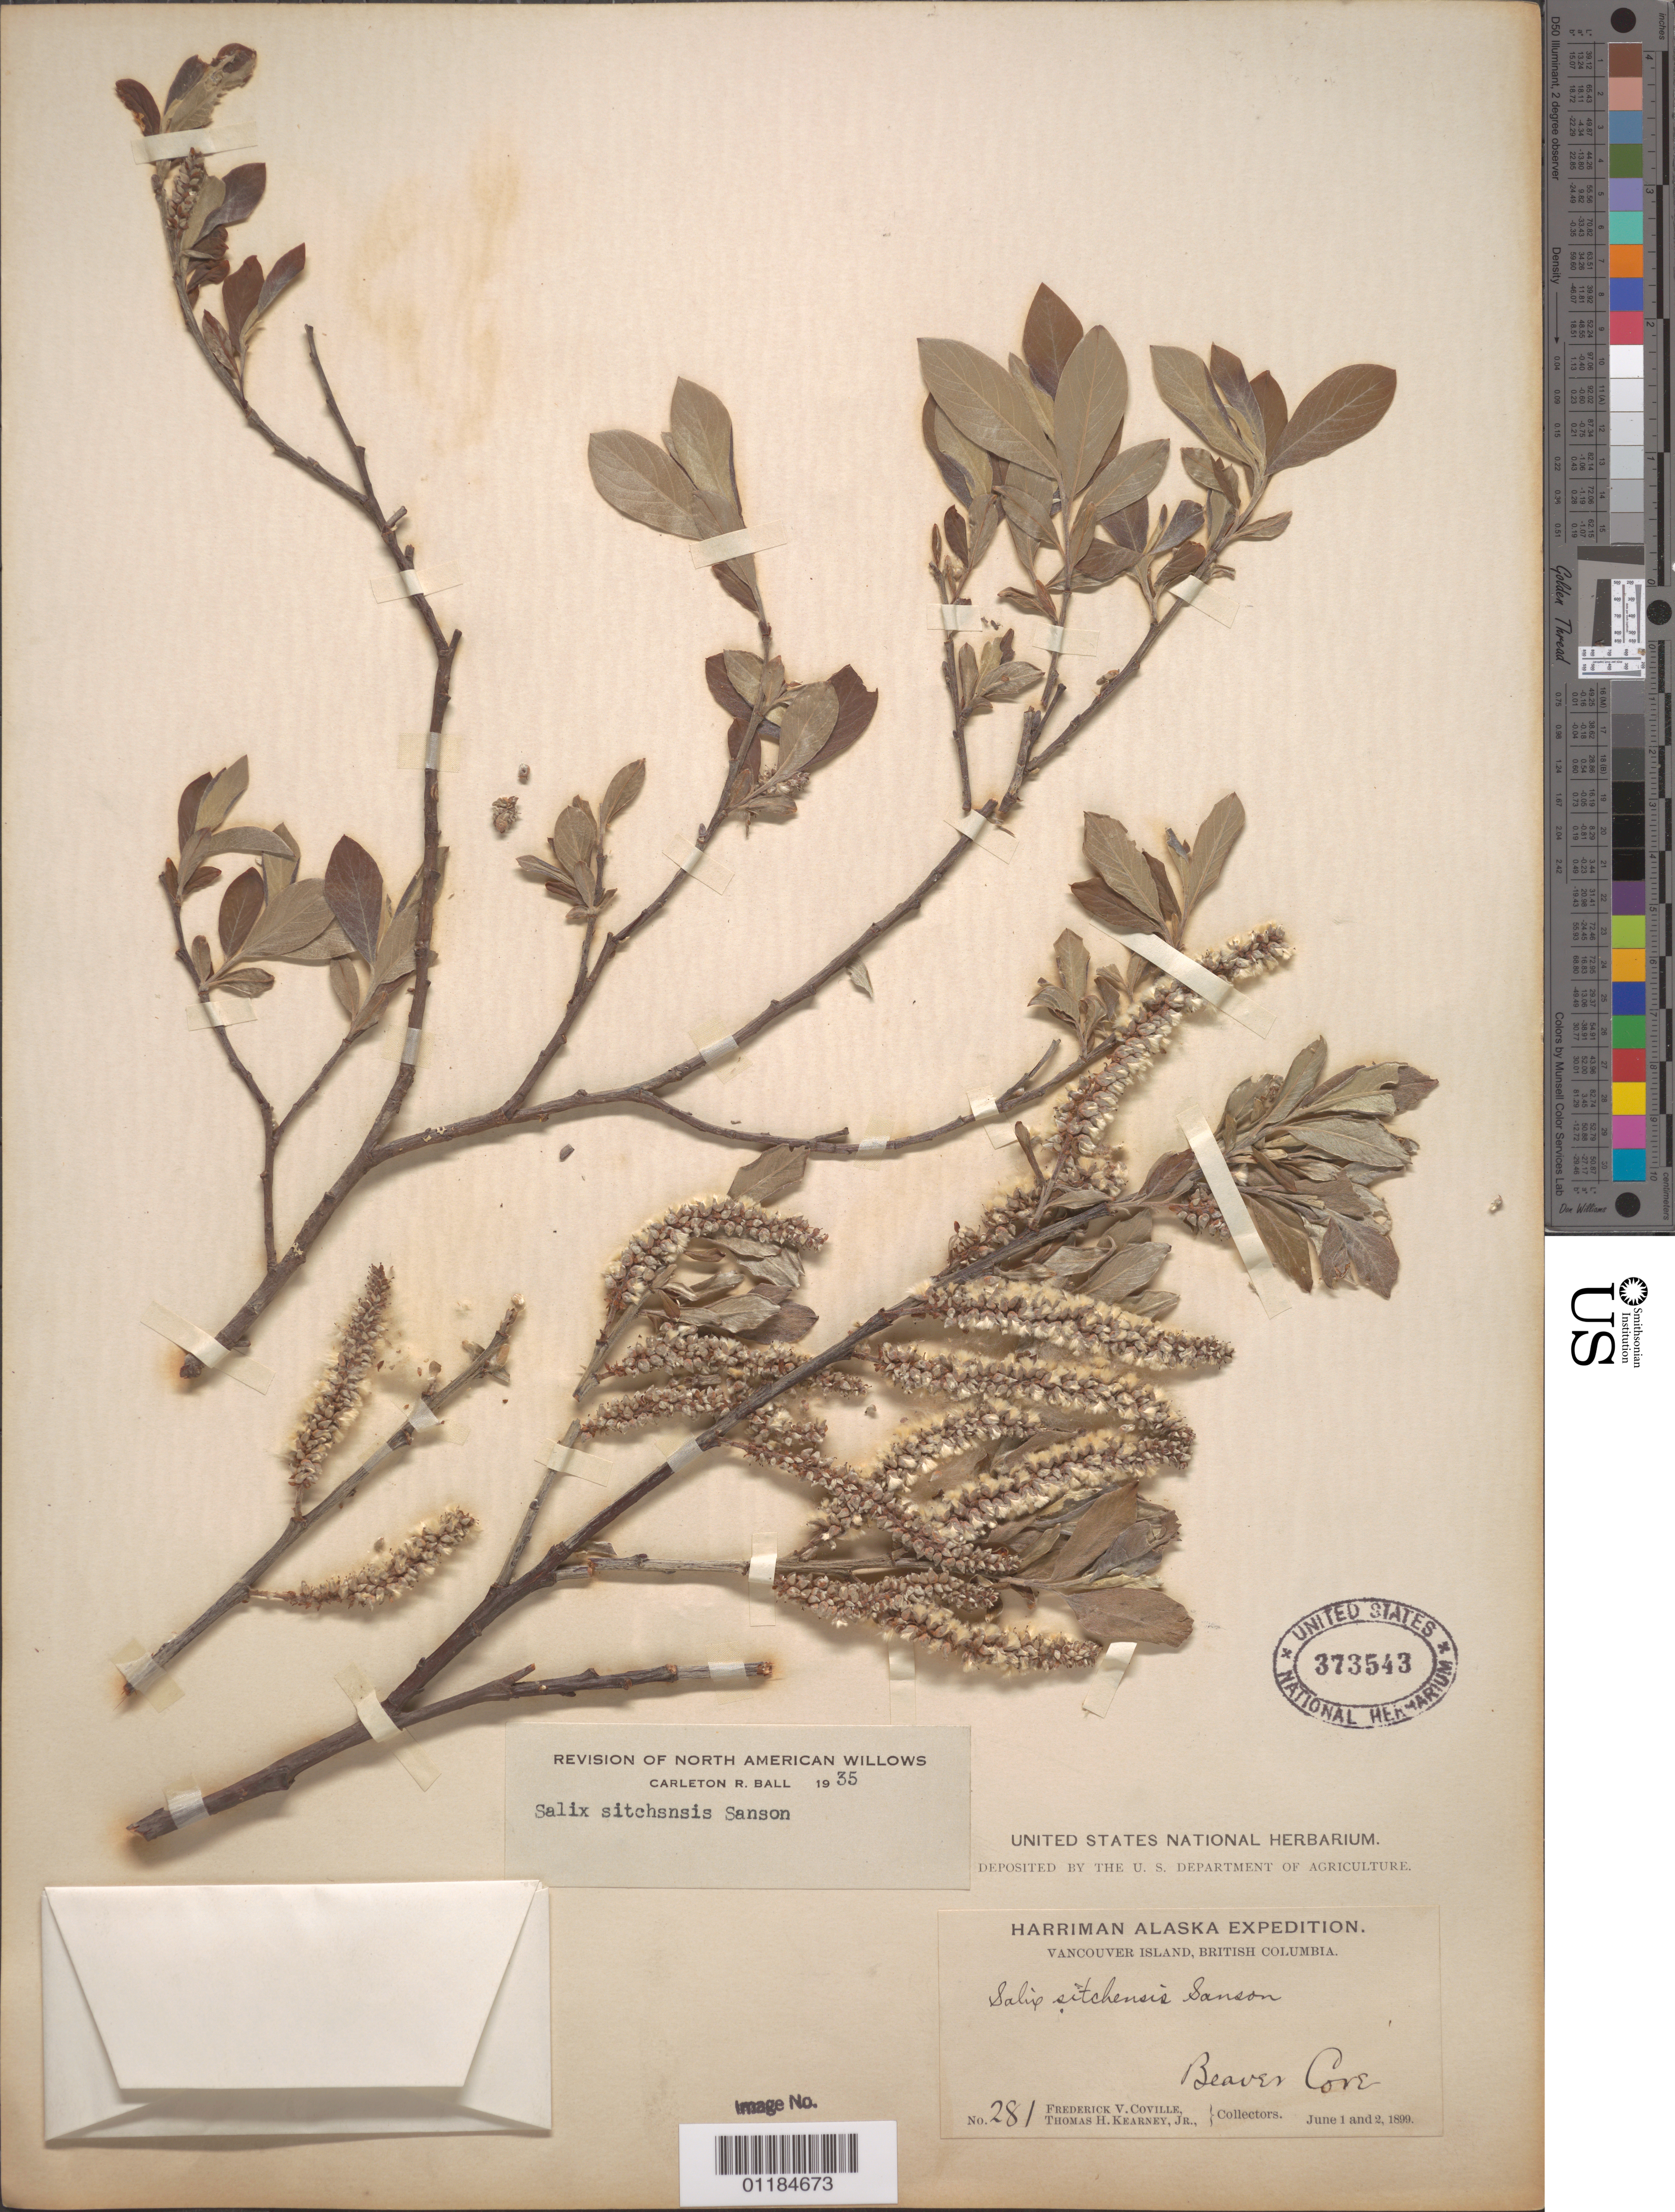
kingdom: Plantae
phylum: Tracheophyta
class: Magnoliopsida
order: Malpighiales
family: Salicaceae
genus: Salix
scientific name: Salix sitchensis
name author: Sanson ex Bong.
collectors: F. V. Coville & T. H. Kearney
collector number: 281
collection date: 1899-06-01,1899-06-02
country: Canada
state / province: British Columbia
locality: Vancouver Island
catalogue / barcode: US 373543